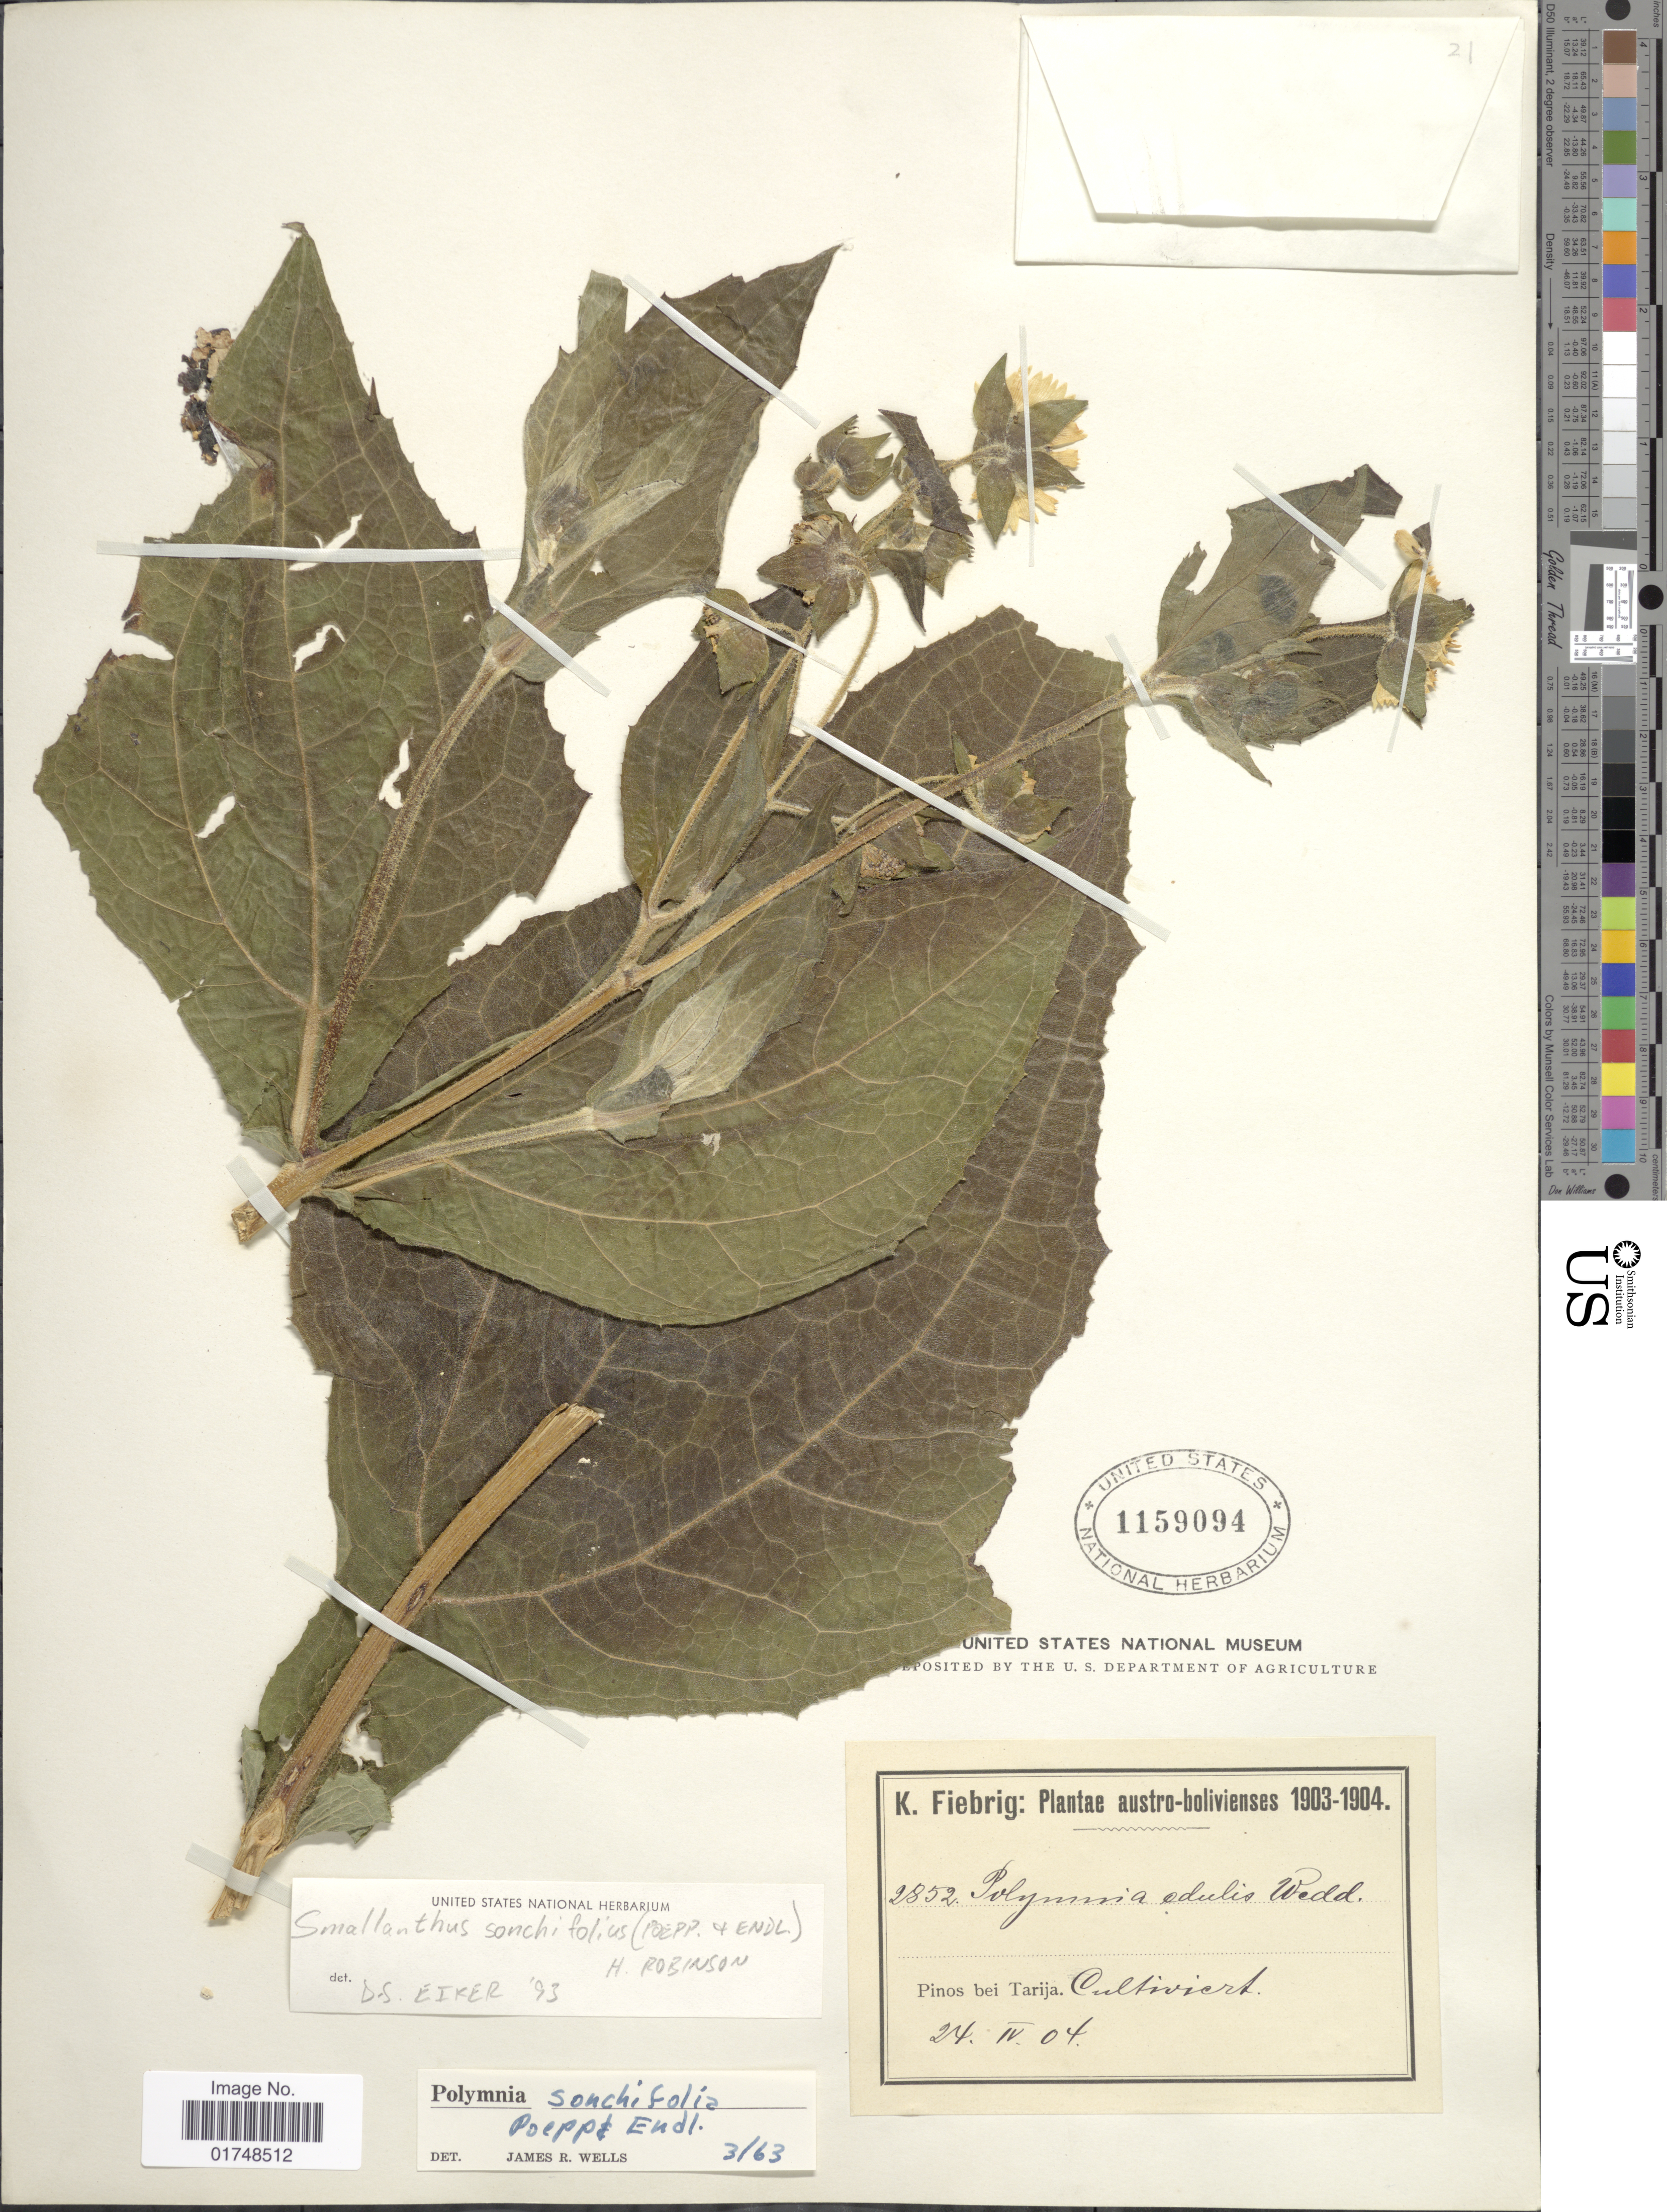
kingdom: Plantae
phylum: Tracheophyta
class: Magnoliopsida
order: Asterales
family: Asteraceae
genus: Smallanthus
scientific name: Smallanthus sonchifolias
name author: (Poepp.) H. Rob.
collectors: K. Fiebrig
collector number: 2852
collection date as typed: Transcribed d/m/y: 24/4/04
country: Bolivia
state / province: Tarija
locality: Pinos bei Tarija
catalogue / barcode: US 1159094